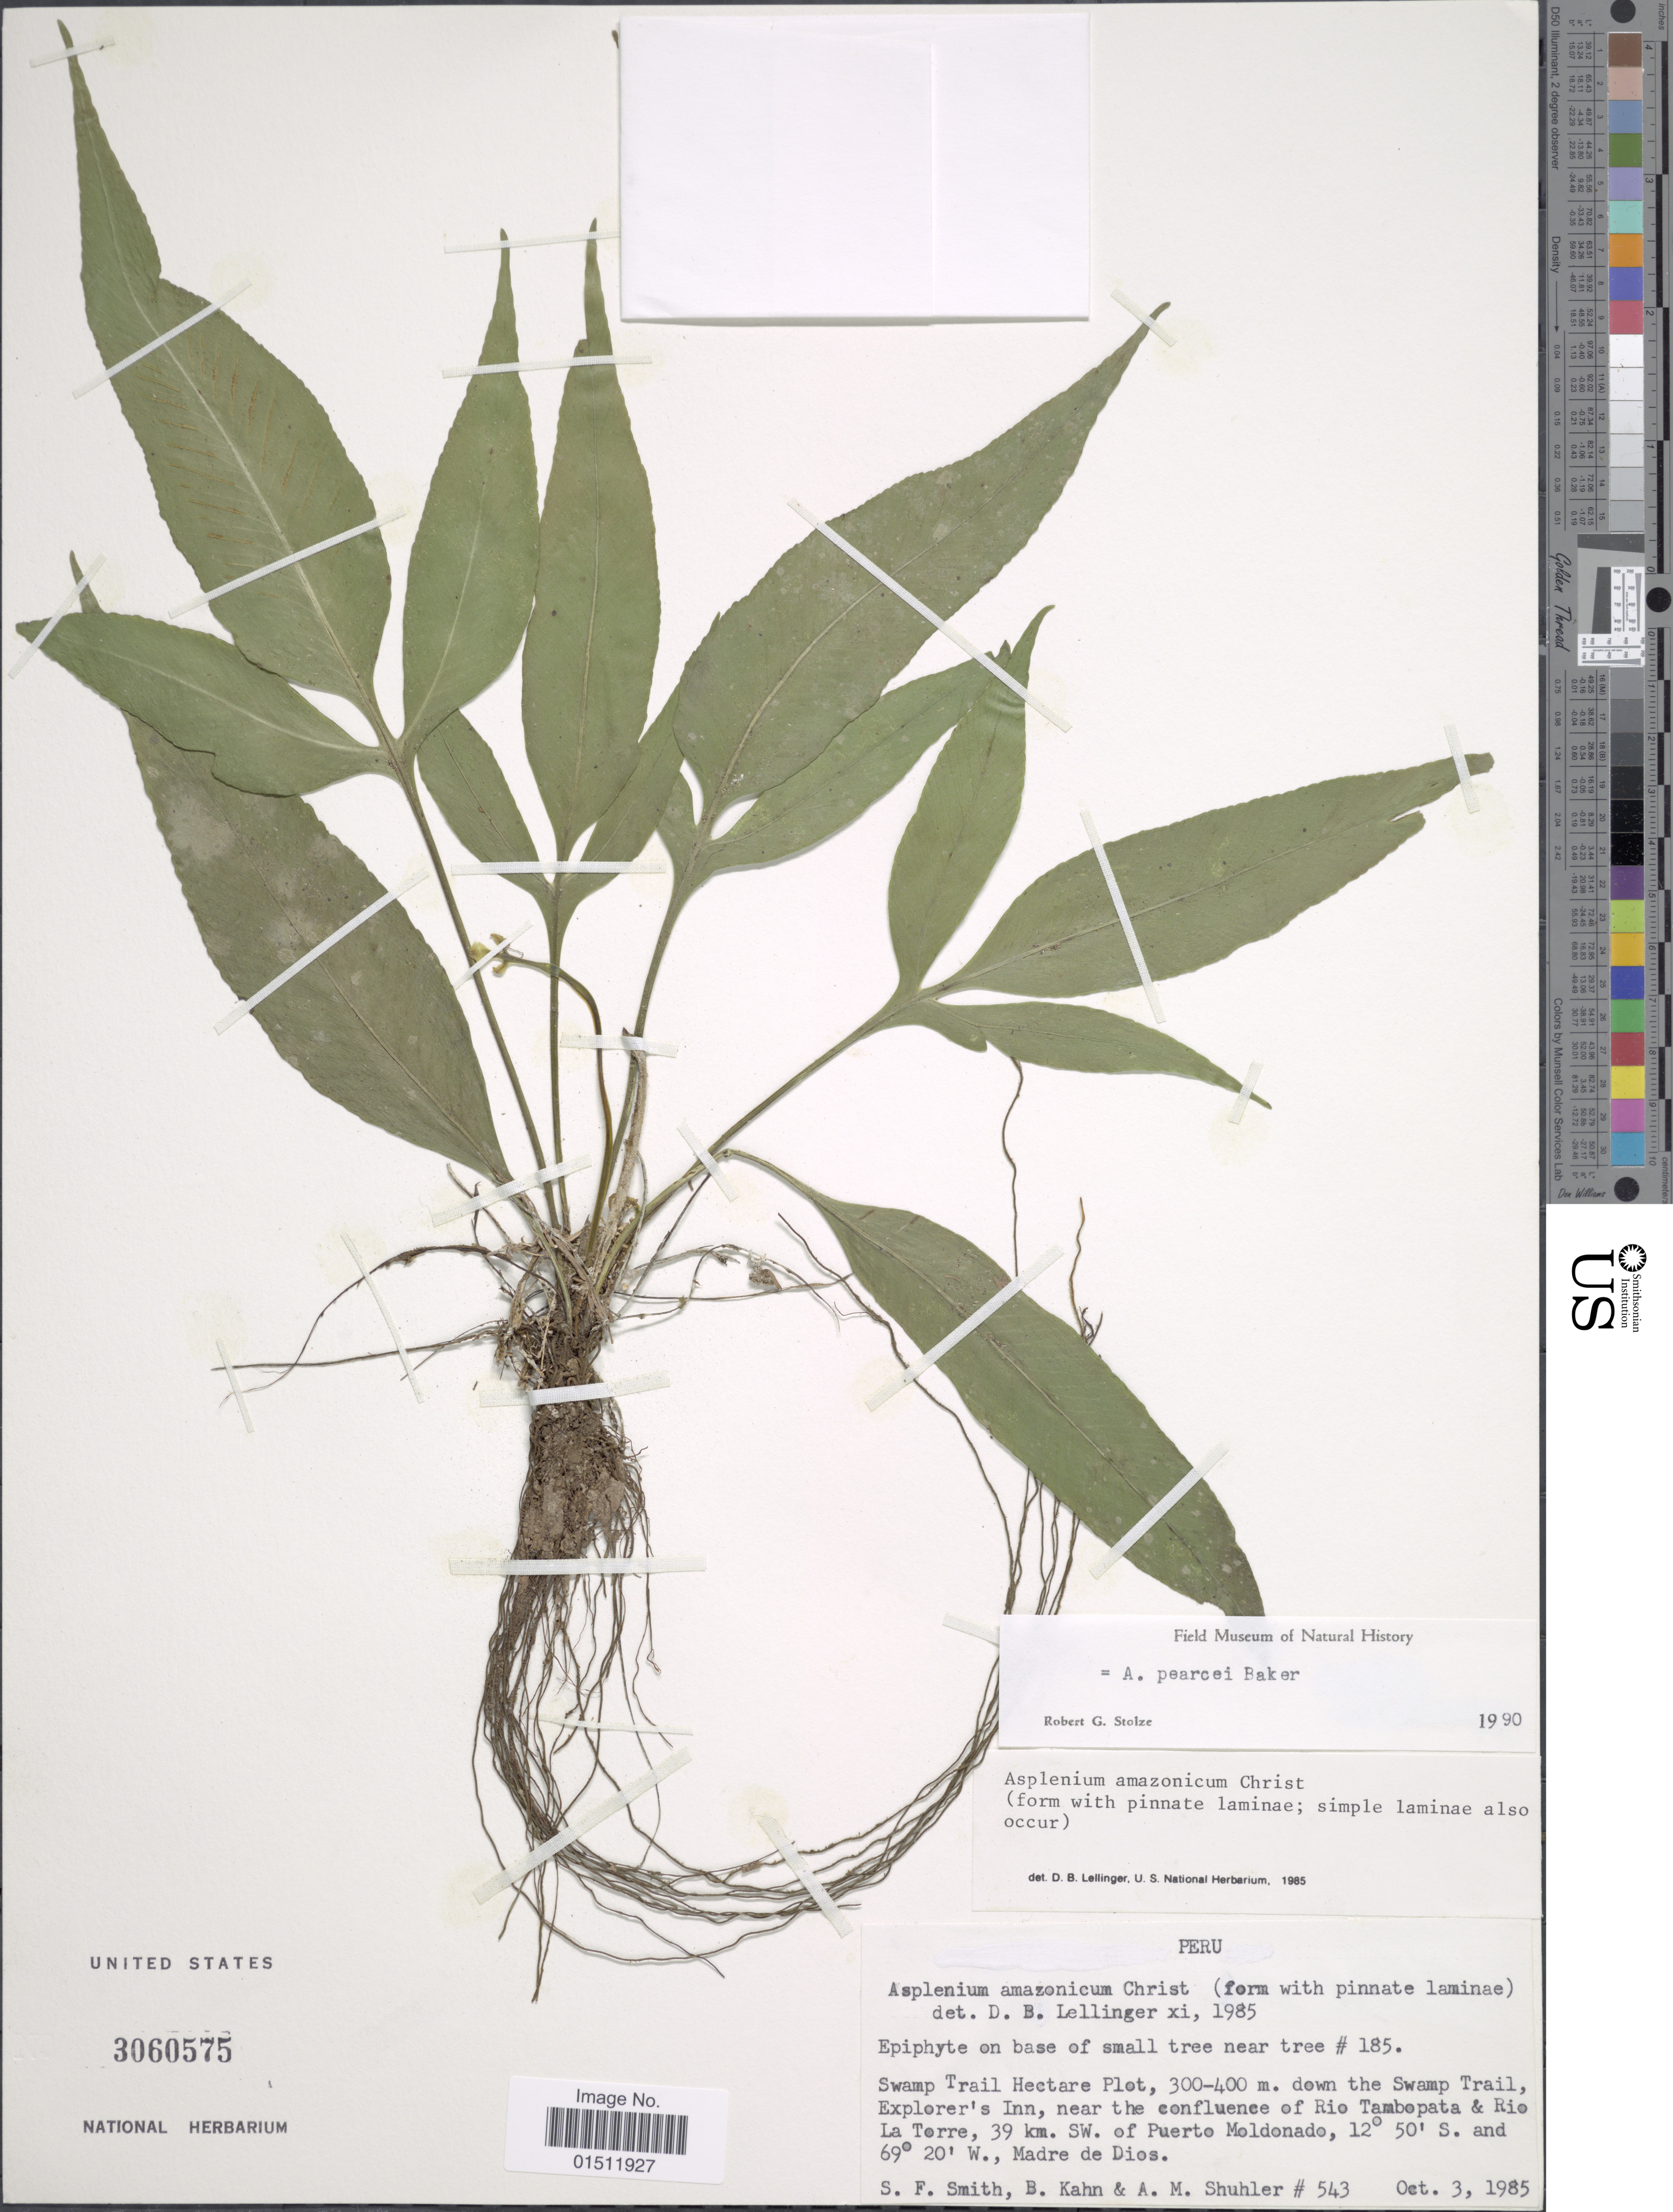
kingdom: Plantae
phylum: Tracheophyta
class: Polypodiopsida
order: Polypodiales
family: Aspleniaceae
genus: Asplenium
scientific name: Asplenium pearcei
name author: Baker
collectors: S.F. Smith, B. Kahn & A. Shuhler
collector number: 543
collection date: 1985-10-03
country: Peru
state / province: Madre de Dios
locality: Swamp Trail AHectare Plot, down the Swamp Trail, Explorer's Inn, near the confluence of Rio Tambopata & Rio La Torre, 39 km. SW. of Puerto Moldonado and Madre de Dios.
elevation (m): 300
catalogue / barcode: US 3060575